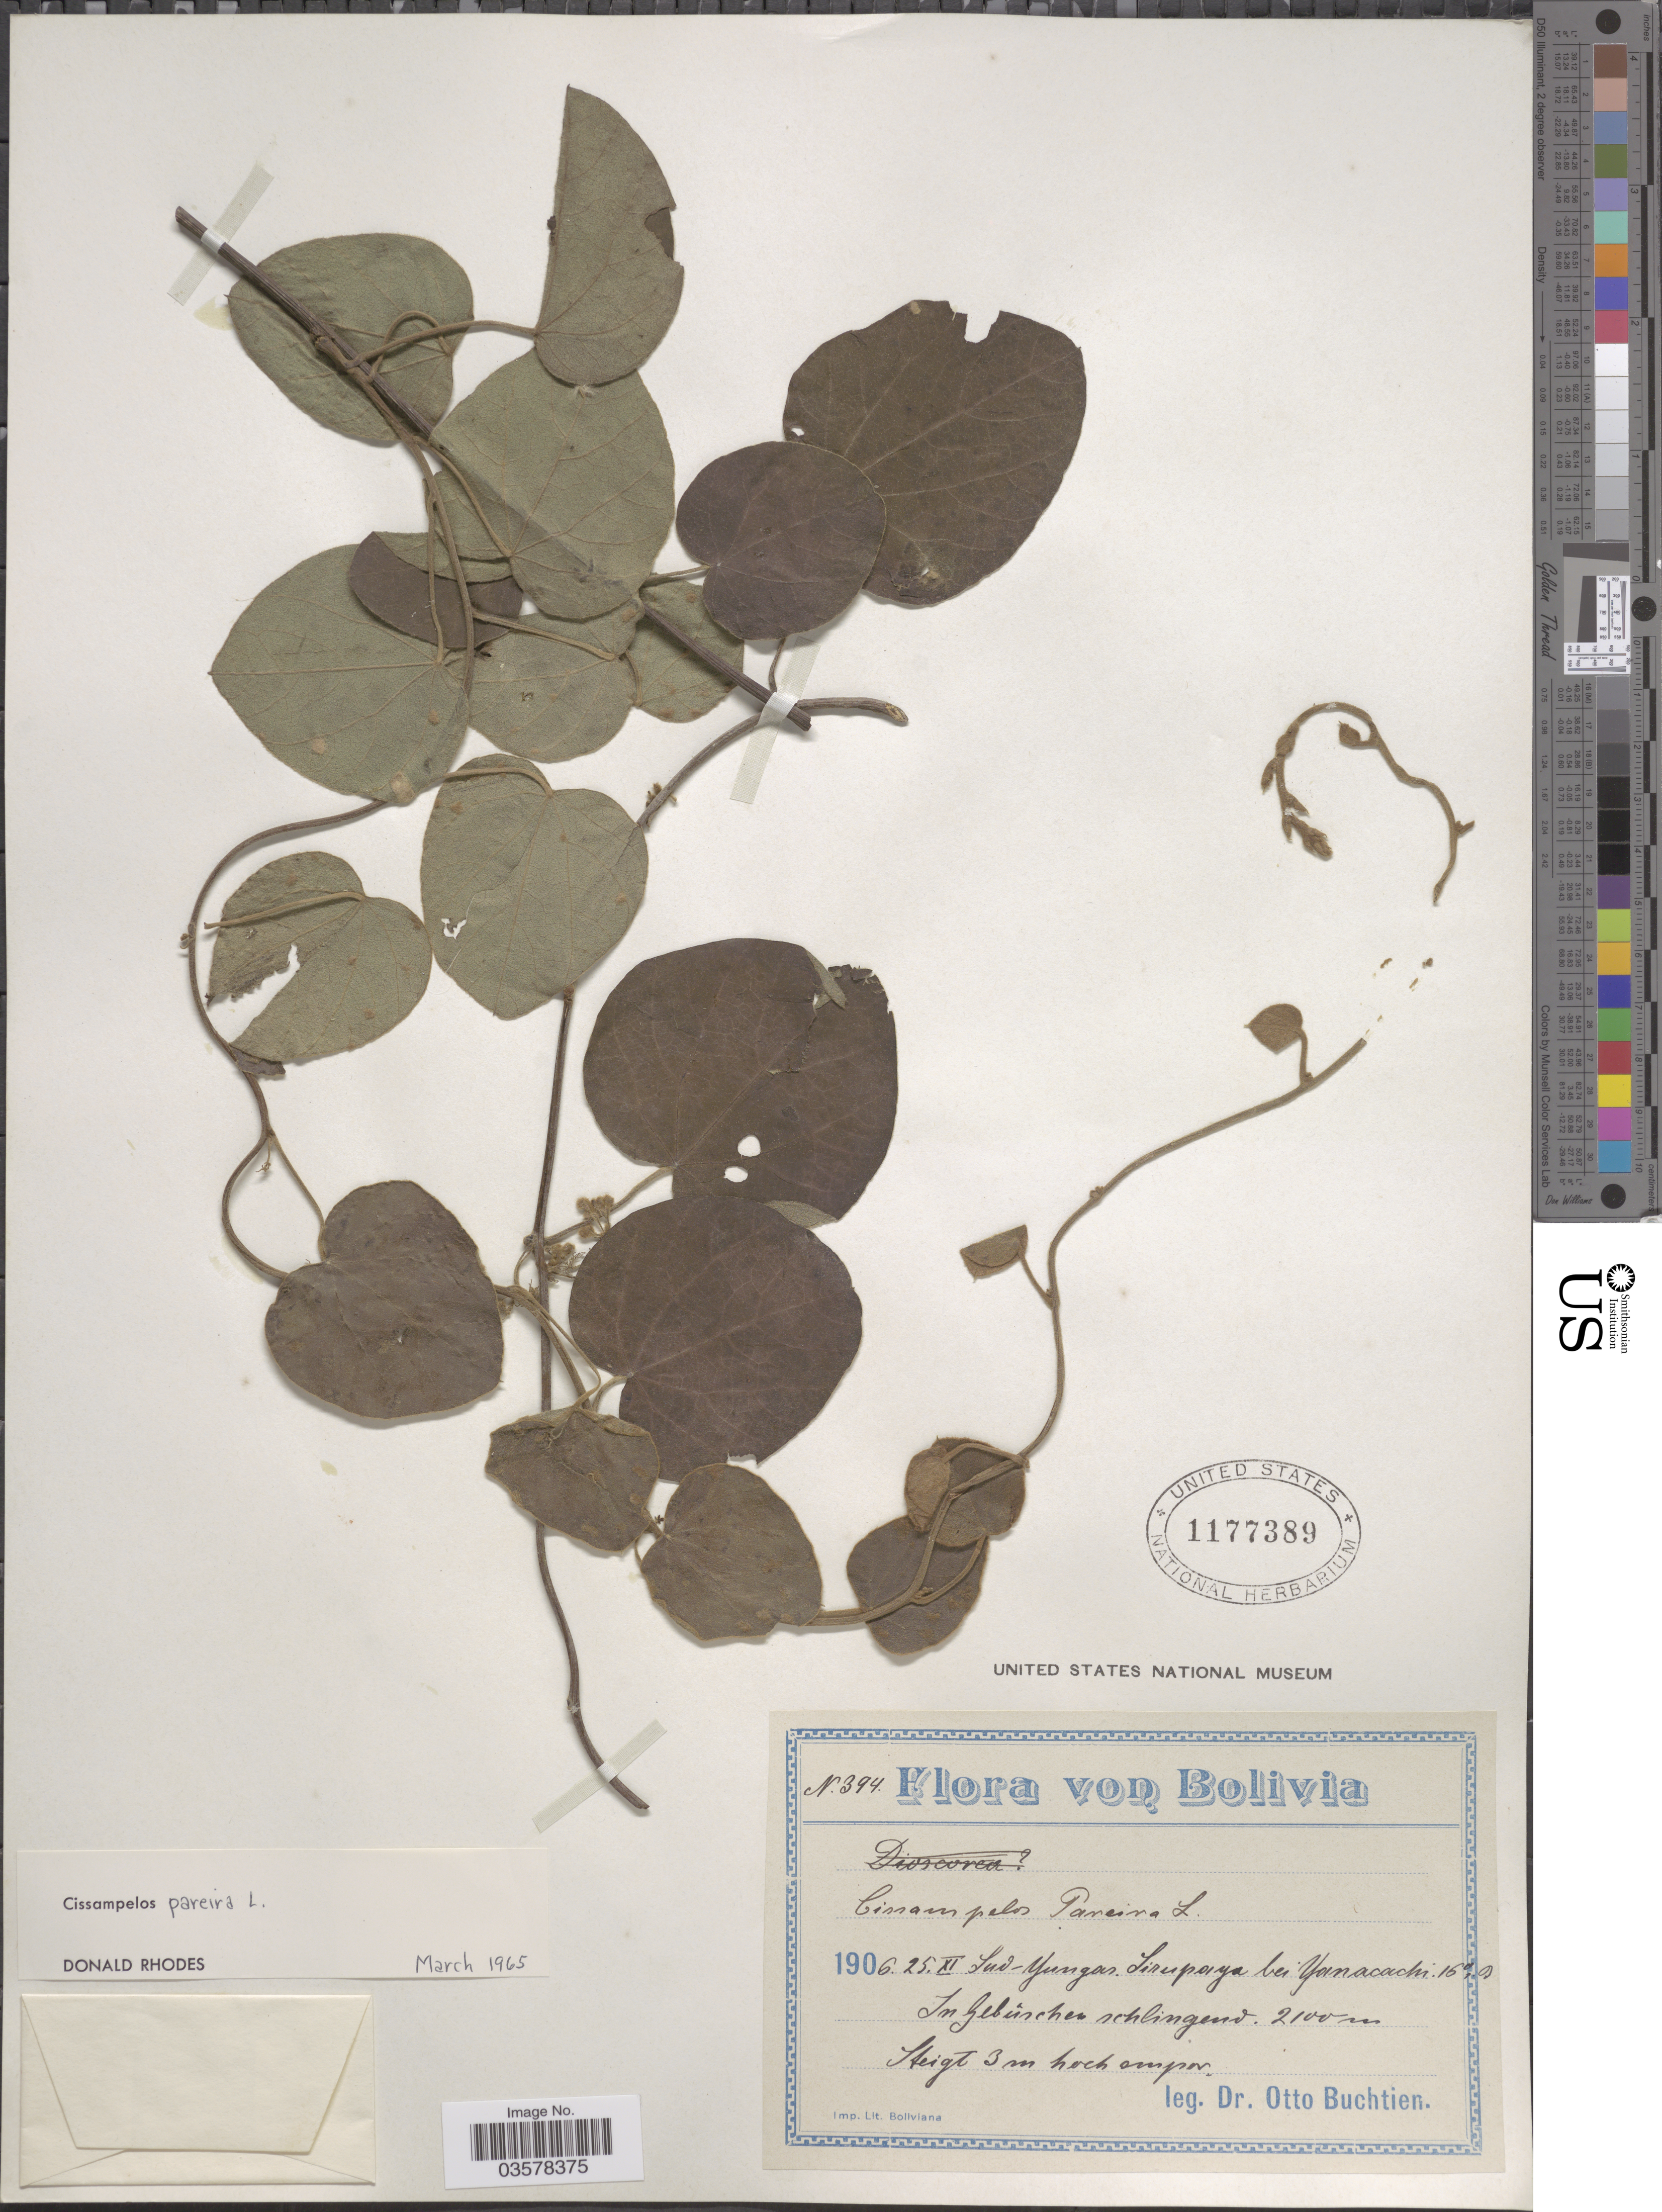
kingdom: Plantae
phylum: Tracheophyta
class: Magnoliopsida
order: Ranunculales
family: Menispermaceae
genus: Cissampelos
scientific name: Cissampelos pareira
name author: L.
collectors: O. Buchtien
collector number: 394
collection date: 1906-11-25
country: Bolivia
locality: Sud-Yungas. Sirupaya bei Yanacachi: 16°, or In Gebüschen schlingend.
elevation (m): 2100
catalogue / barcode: US 1177389